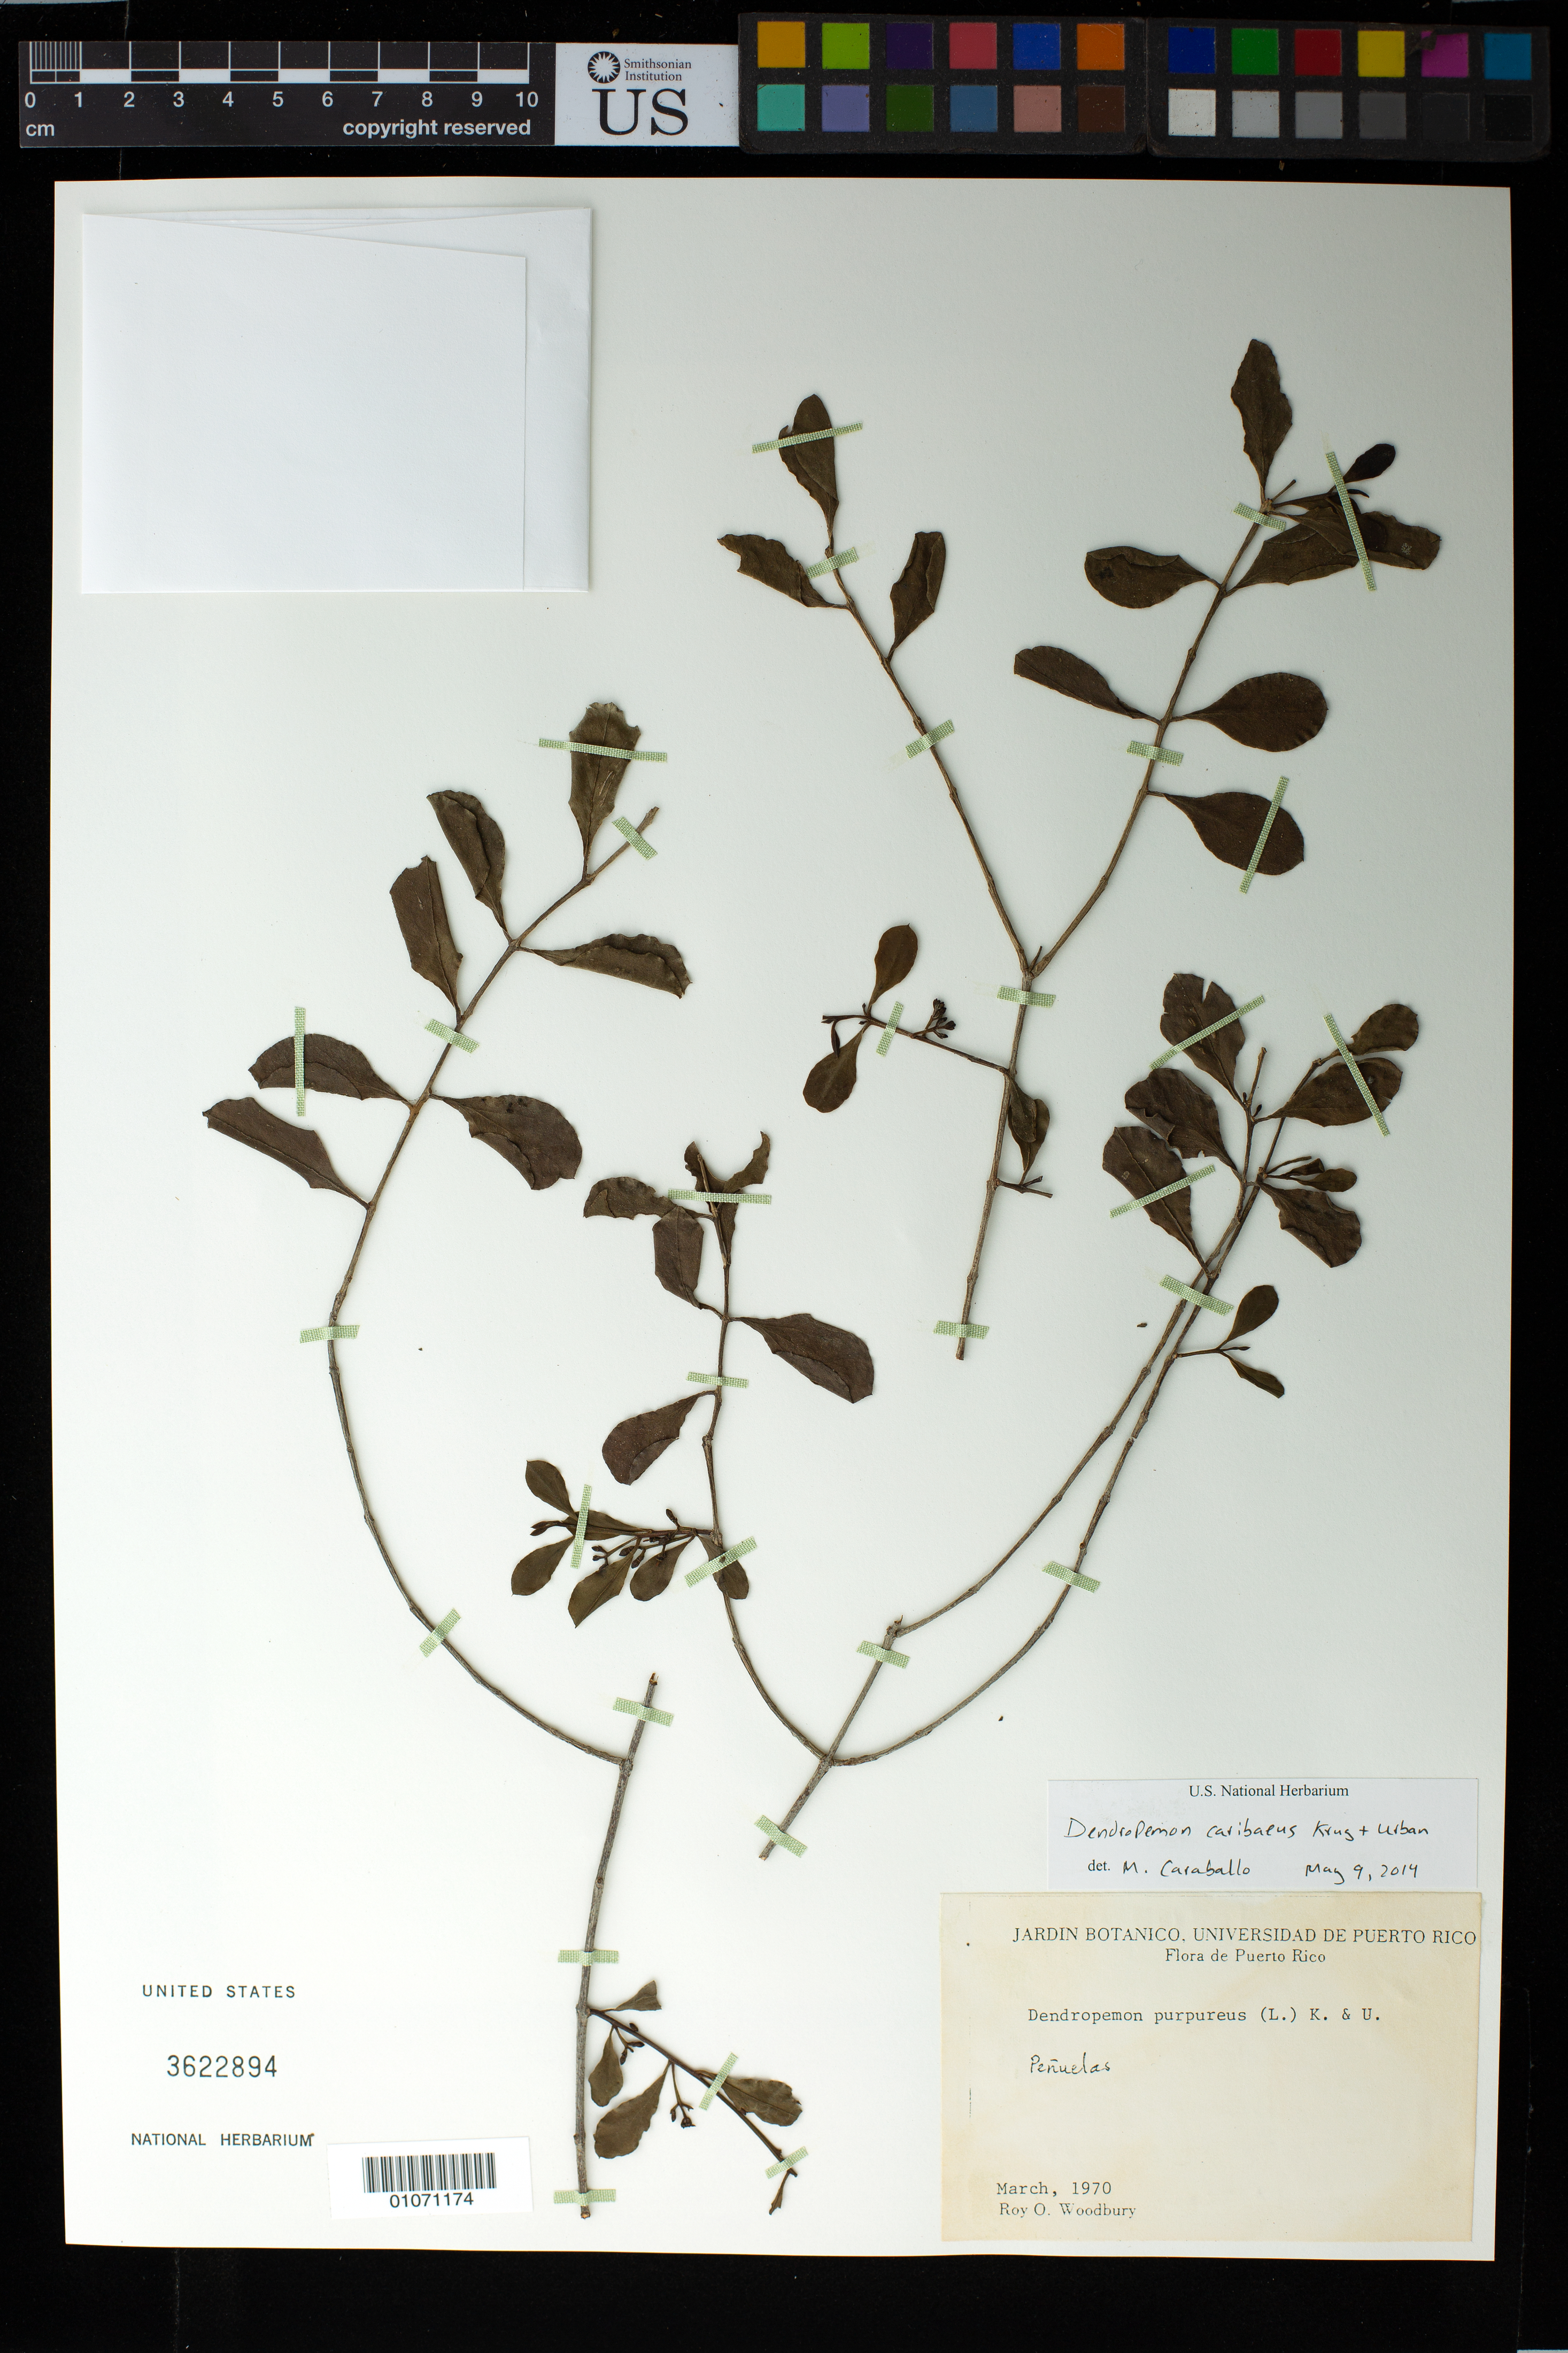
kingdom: Plantae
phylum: Tracheophyta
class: Magnoliopsida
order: Santalales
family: Loranthaceae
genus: Dendropemon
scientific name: Dendropemon caribaeus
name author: Krug & Urb.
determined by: Caraballo-Ortiz, Marcos A., (MISS), University of Mississippi (UNITED STATES)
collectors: R. O. Woodbury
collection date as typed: Mar 1970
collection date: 1970-03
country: Puerto Rico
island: Puerto Rico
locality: Peñuelas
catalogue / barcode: US 3622894